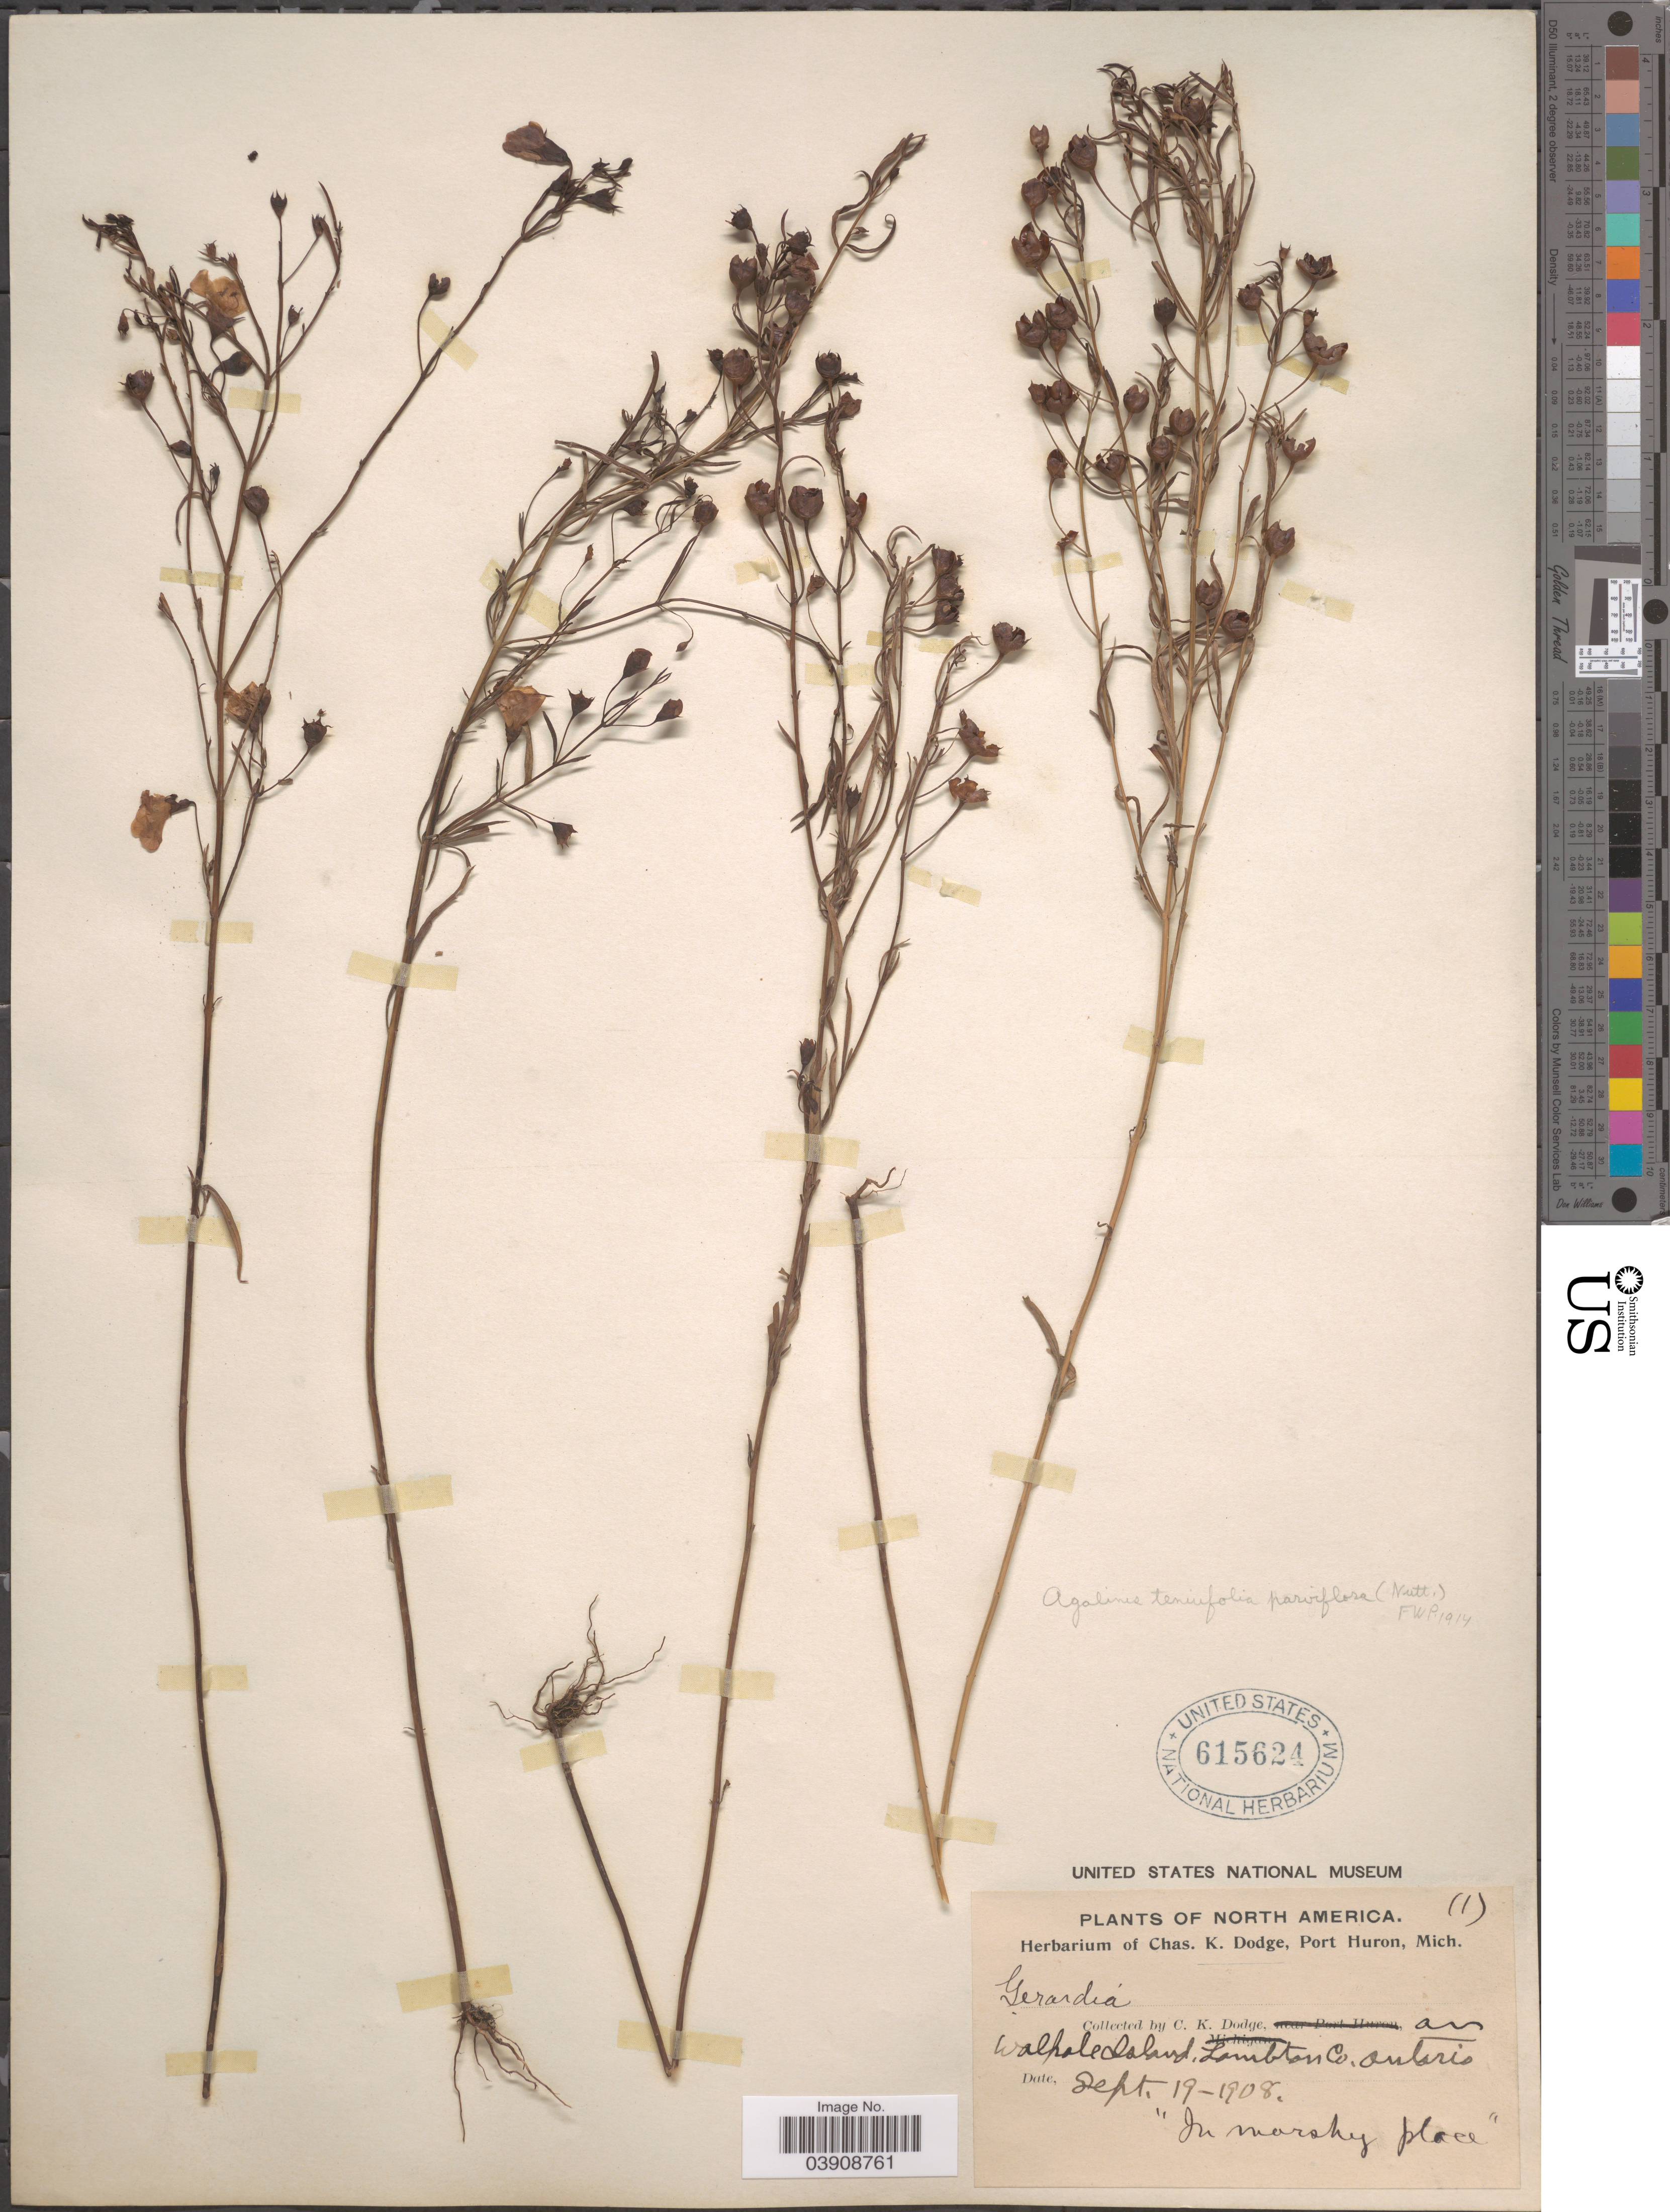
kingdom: Plantae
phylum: Tracheophyta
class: Magnoliopsida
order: Lamiales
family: Orobanchaceae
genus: Agalinis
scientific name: Agalinis tenuifolia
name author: (Vahl) Raf.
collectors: C. Dodge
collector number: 1?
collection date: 1908-09-19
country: Canada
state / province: Ontario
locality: An Walpole Island, Lambton Co.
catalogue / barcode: US 615624